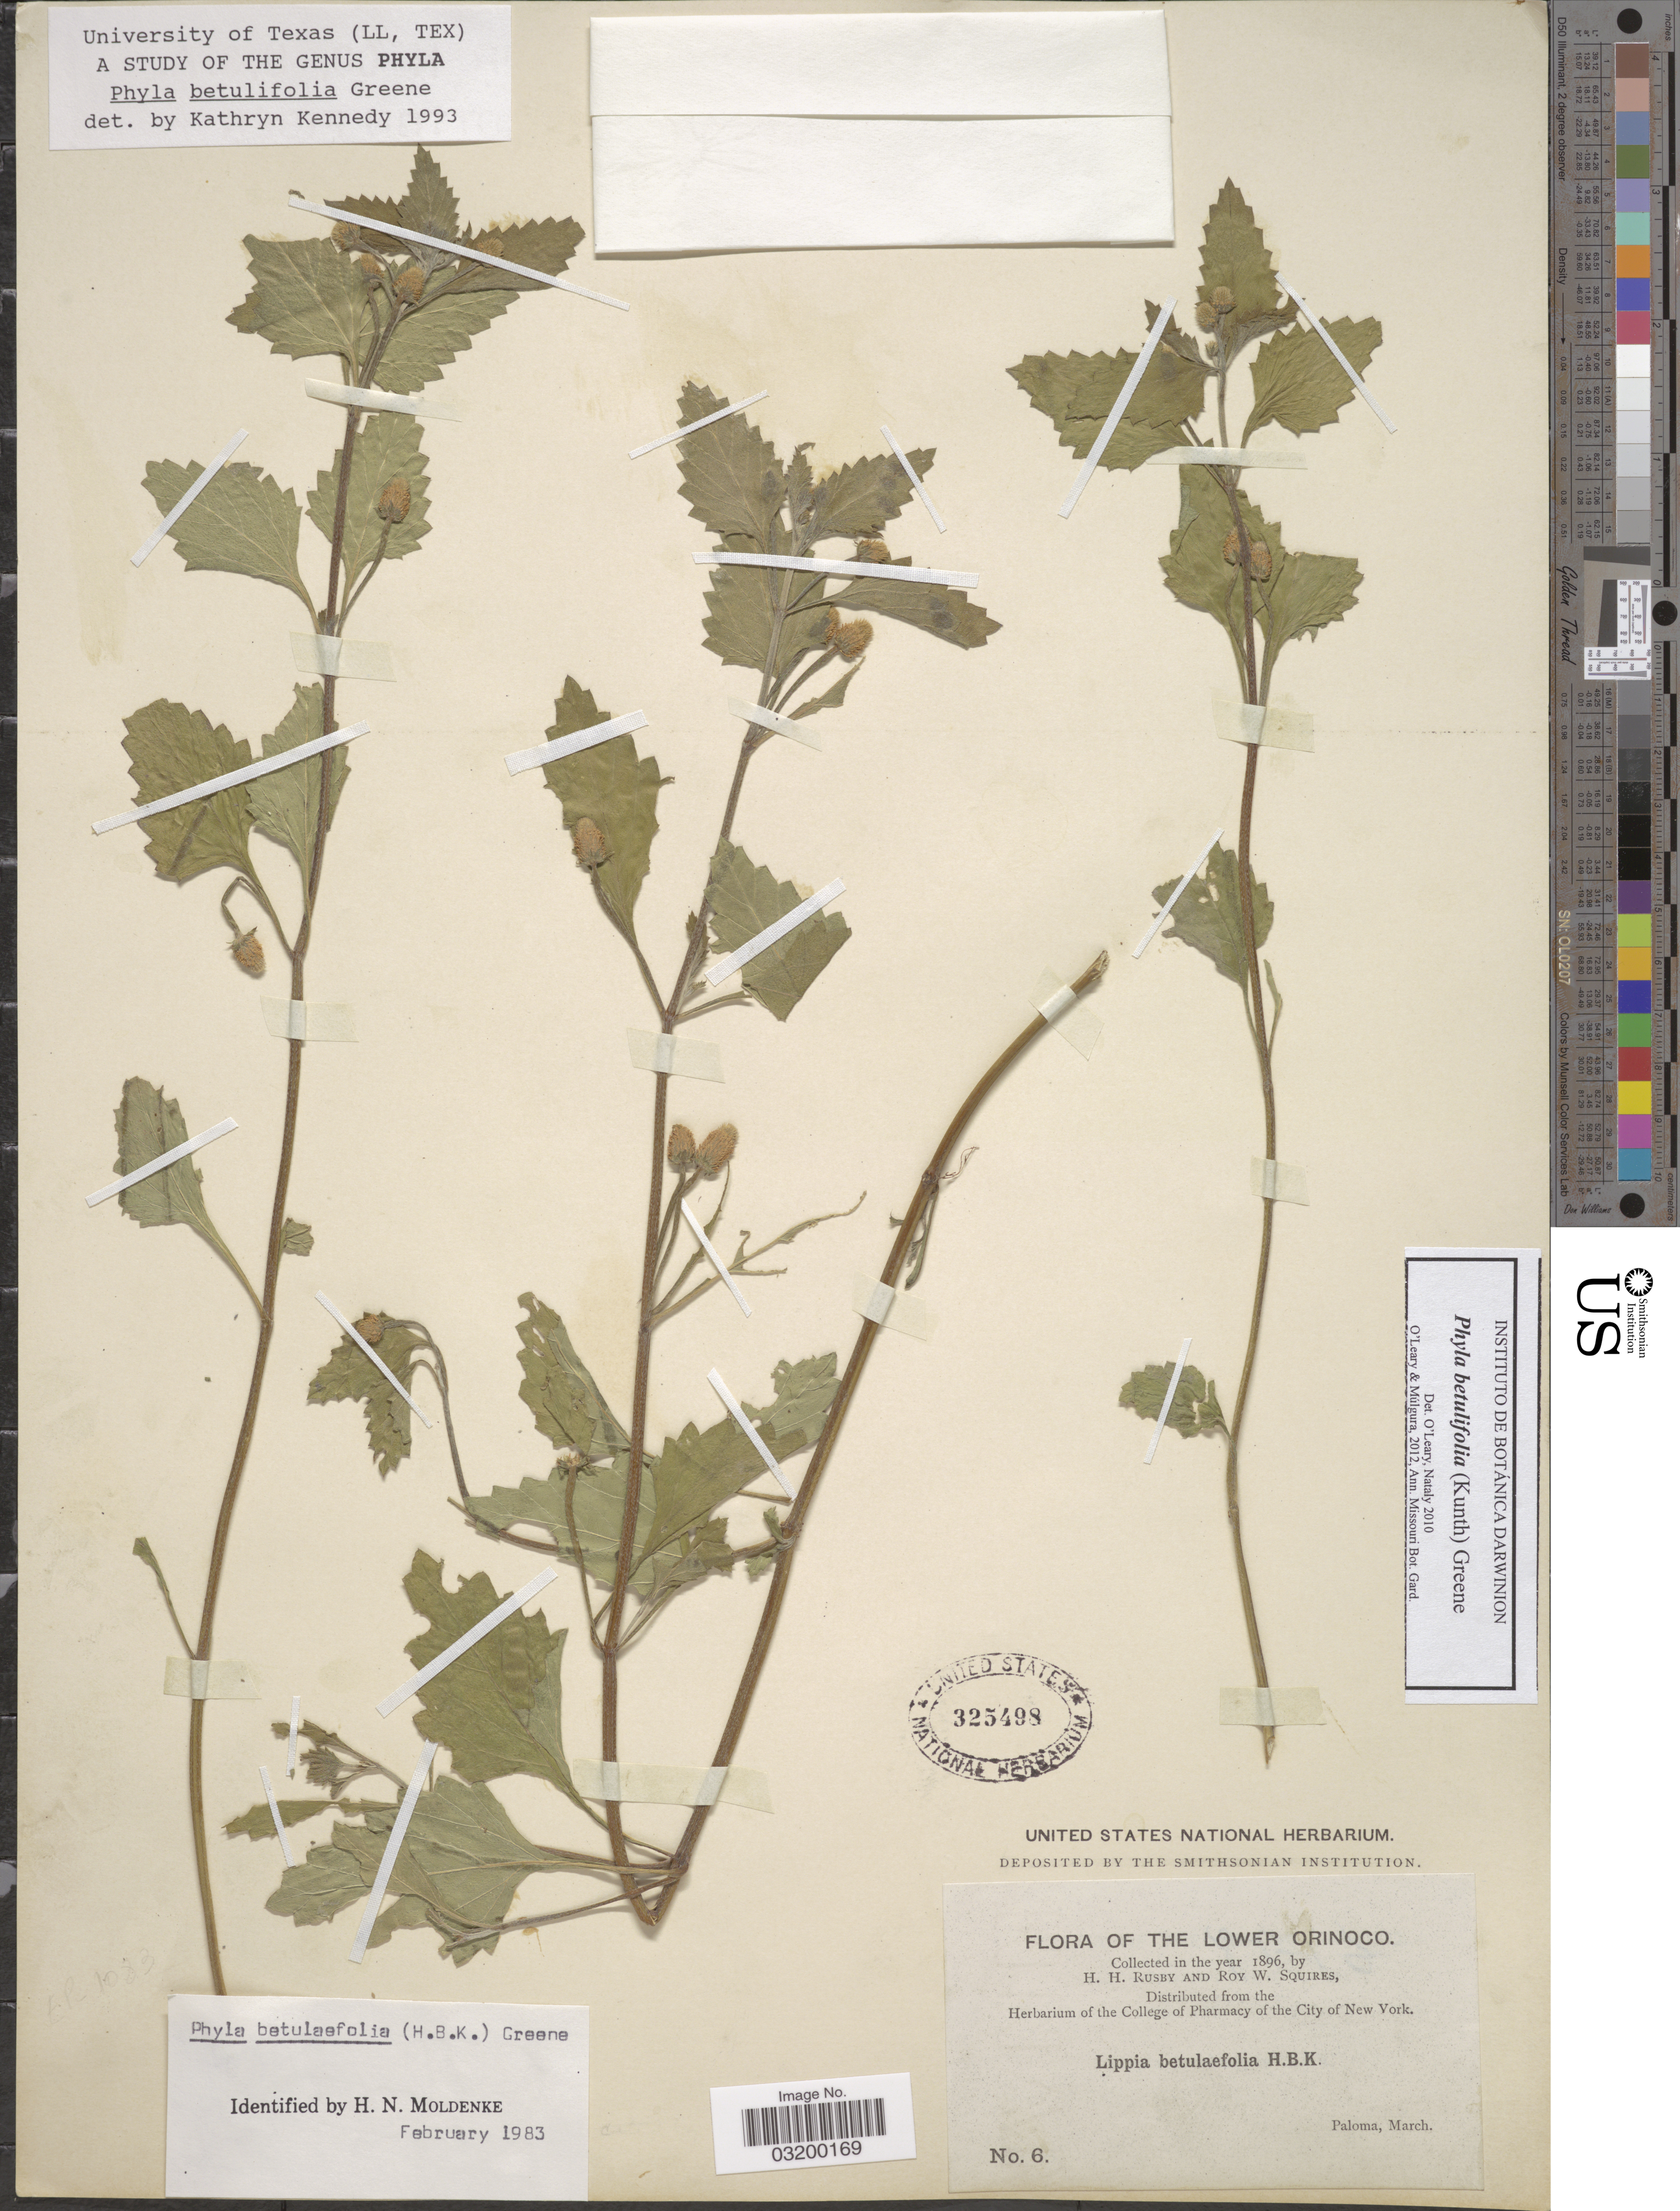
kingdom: Plantae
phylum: Tracheophyta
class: Magnoliopsida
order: Lamiales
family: Verbenaceae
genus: Phyla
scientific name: Phyla betulifolia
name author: (Kunth) Greene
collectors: H. H. Rusby & R. Squires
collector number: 6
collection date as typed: March 1896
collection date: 1896-03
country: Bolivia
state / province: Potosi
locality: La Paloma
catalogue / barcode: US 325498